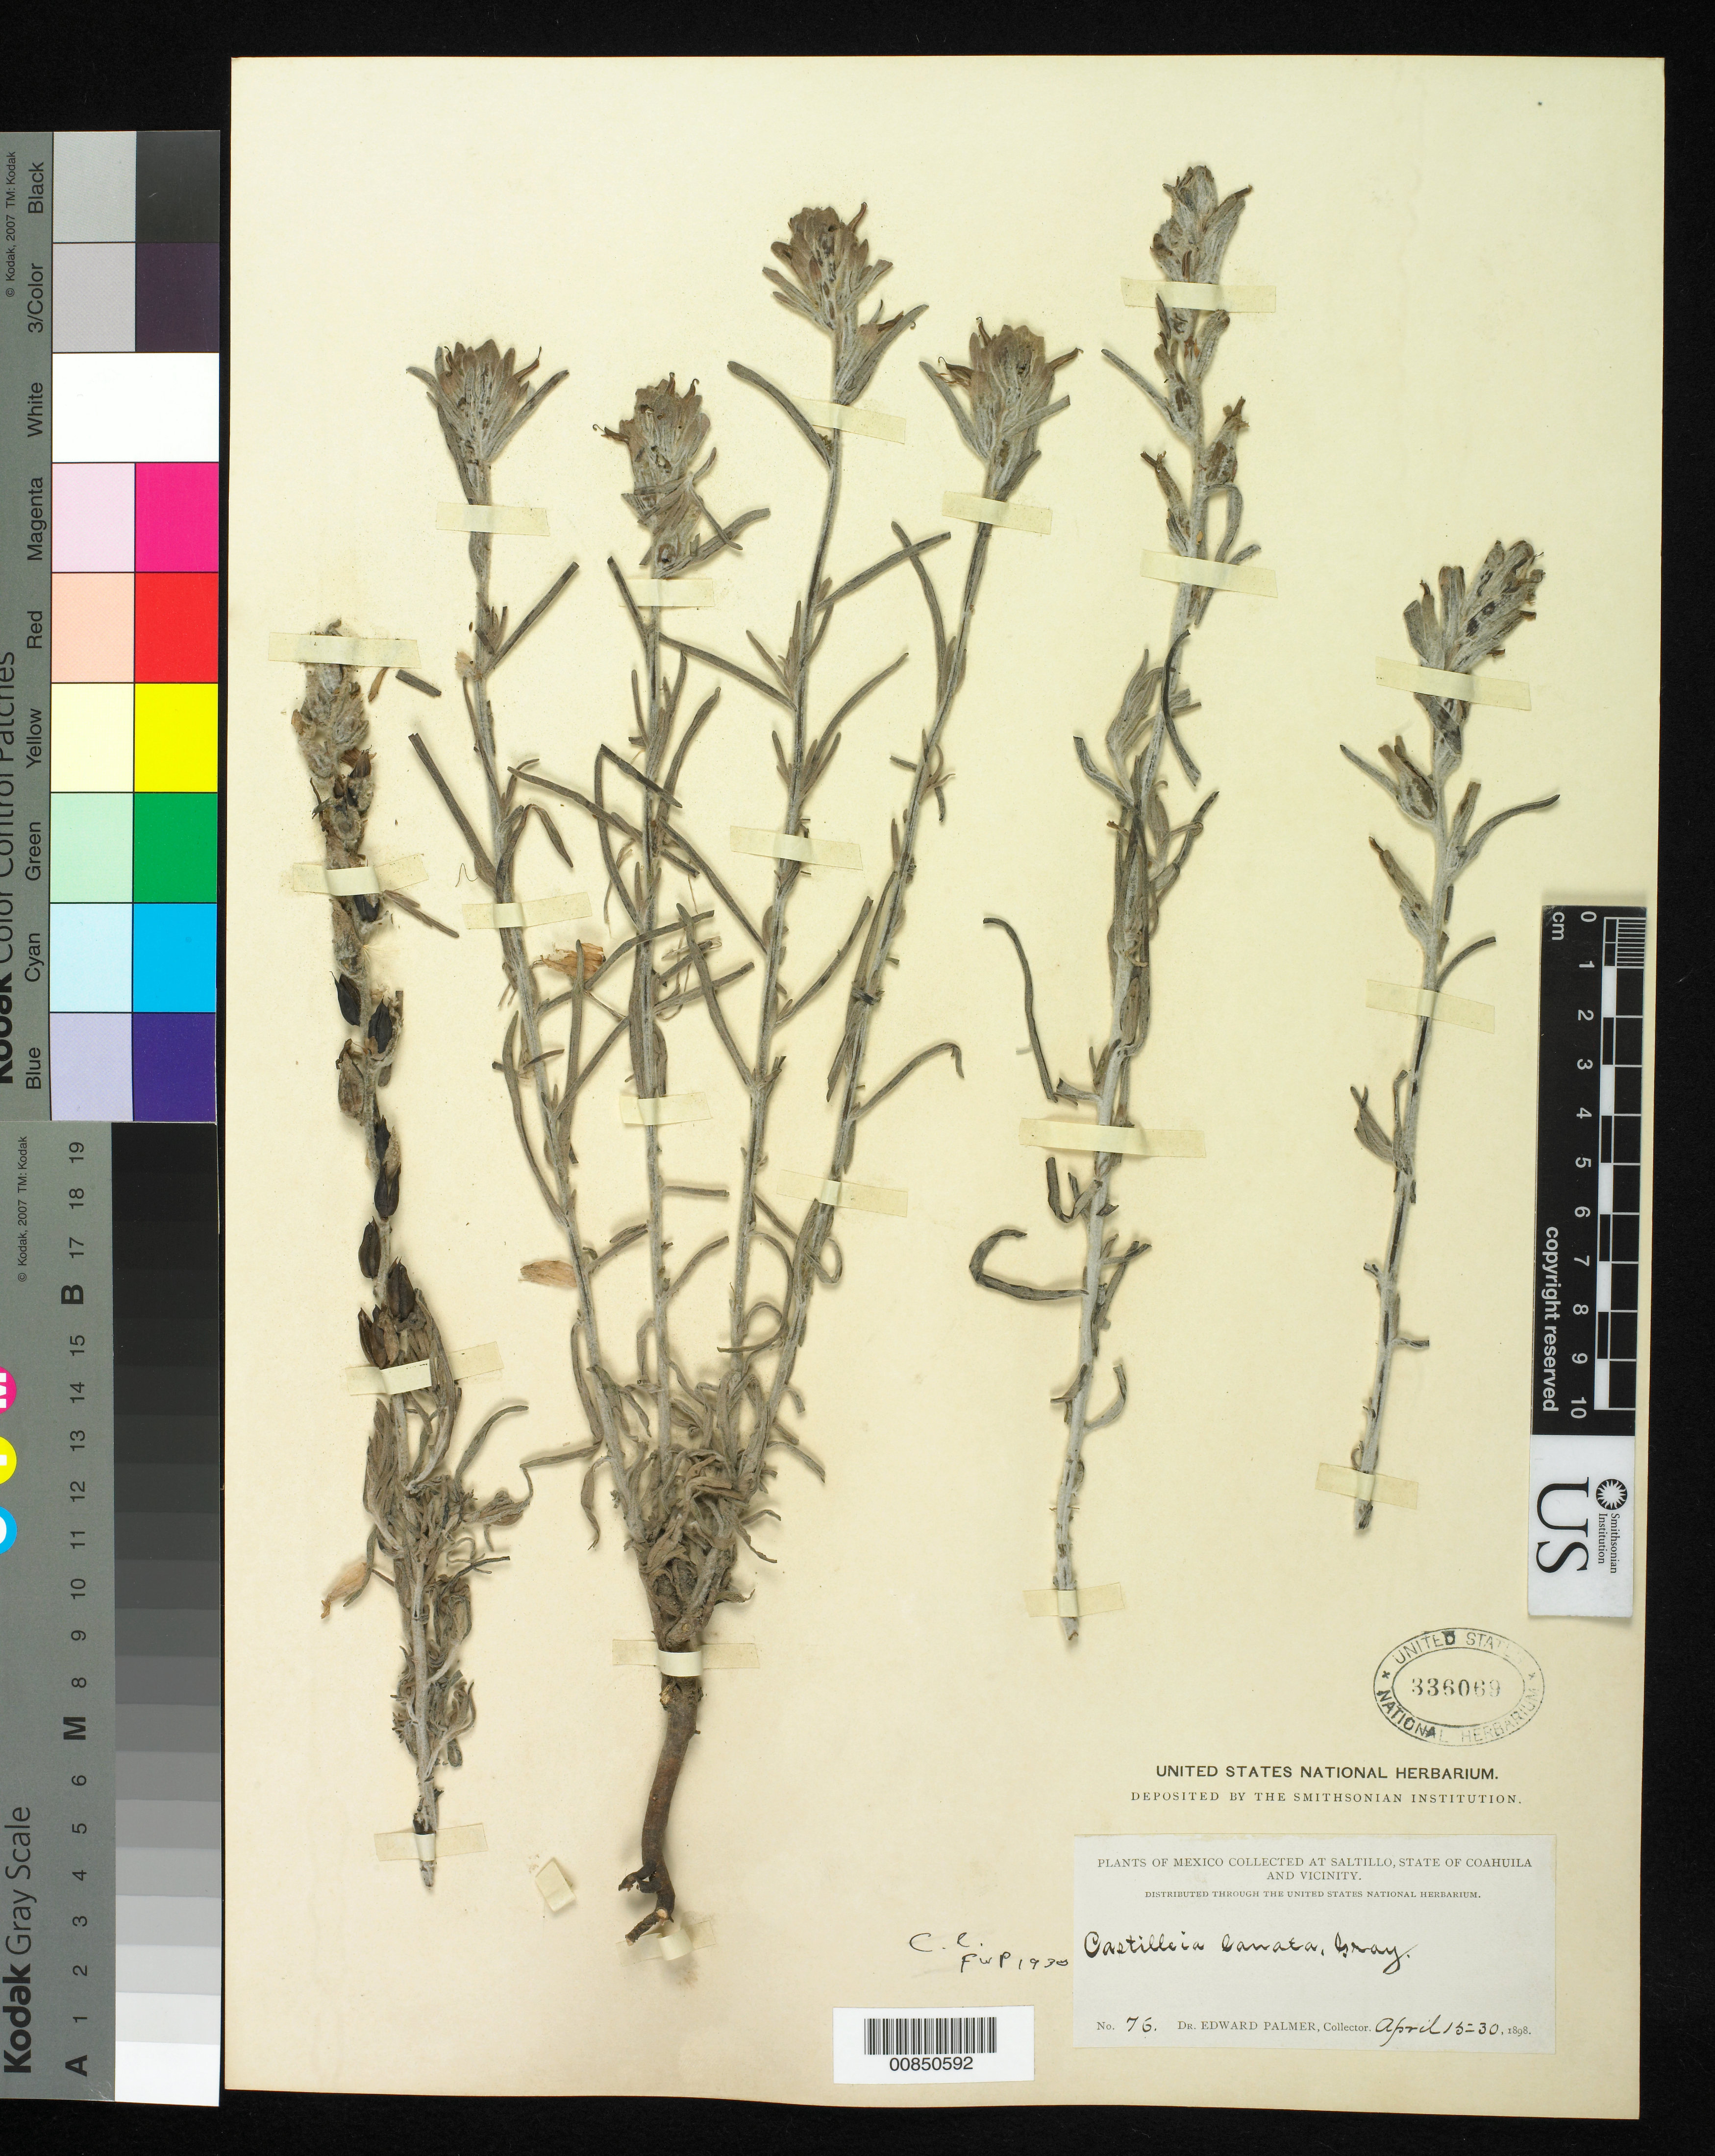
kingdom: Plantae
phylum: Tracheophyta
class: Magnoliopsida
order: Lamiales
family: Orobanchaceae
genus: Castilleja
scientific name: Castilleja lanata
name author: A. Gray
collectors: E. Palmer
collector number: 76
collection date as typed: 15 Apr 1898 to 30 Apr 1898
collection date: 1898-04-15/1898-04-30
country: Mexico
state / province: Coahuila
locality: Saltillo, Coahuila and vicinity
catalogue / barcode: US 336069